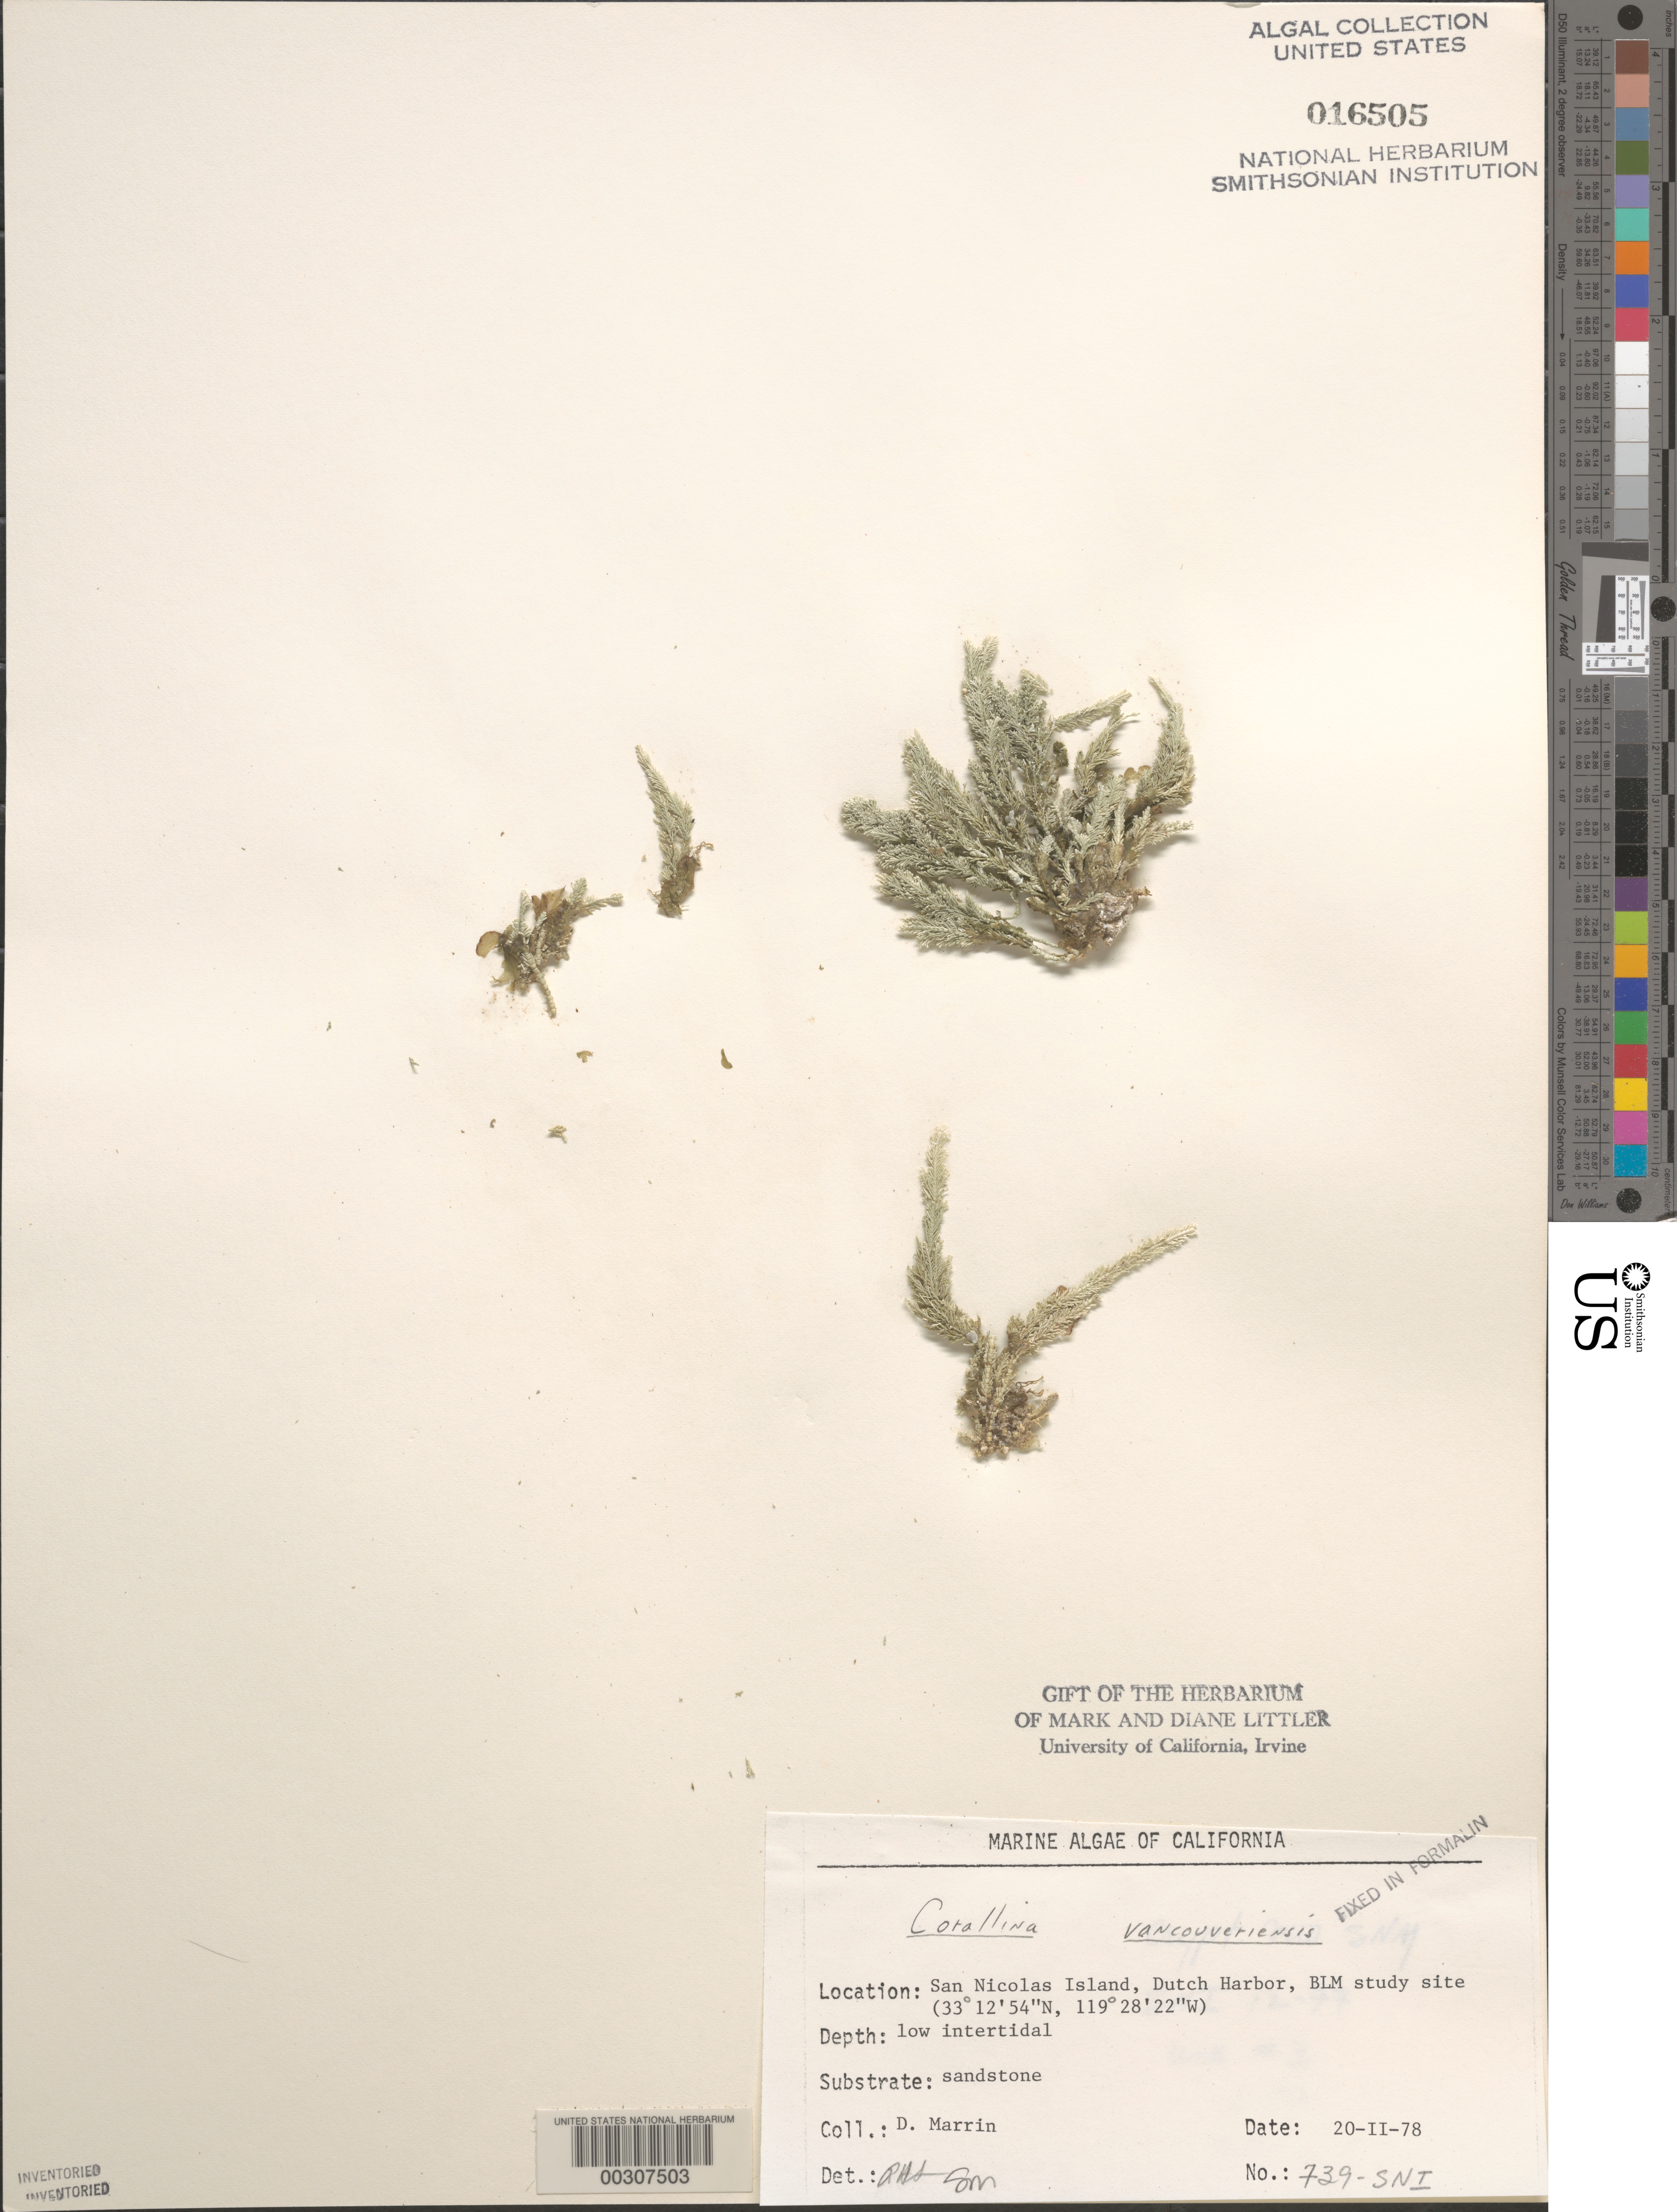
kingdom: Plantae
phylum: Rhodophyta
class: Florideophyceae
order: Corallinales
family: Corallinaceae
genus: Corallina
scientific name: Corallina vancouveriensis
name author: Yendo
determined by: Sims, Robert H.; Murray, S. N.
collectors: D. Marrin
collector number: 739-SNI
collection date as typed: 20 Feb 1978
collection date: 1978-02-20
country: United States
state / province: California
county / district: Ventura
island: San Nicolas Island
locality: Dutch Harbor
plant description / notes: BLM-SOCALBIGHT Rocky Intertidal Survey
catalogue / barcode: US 16505